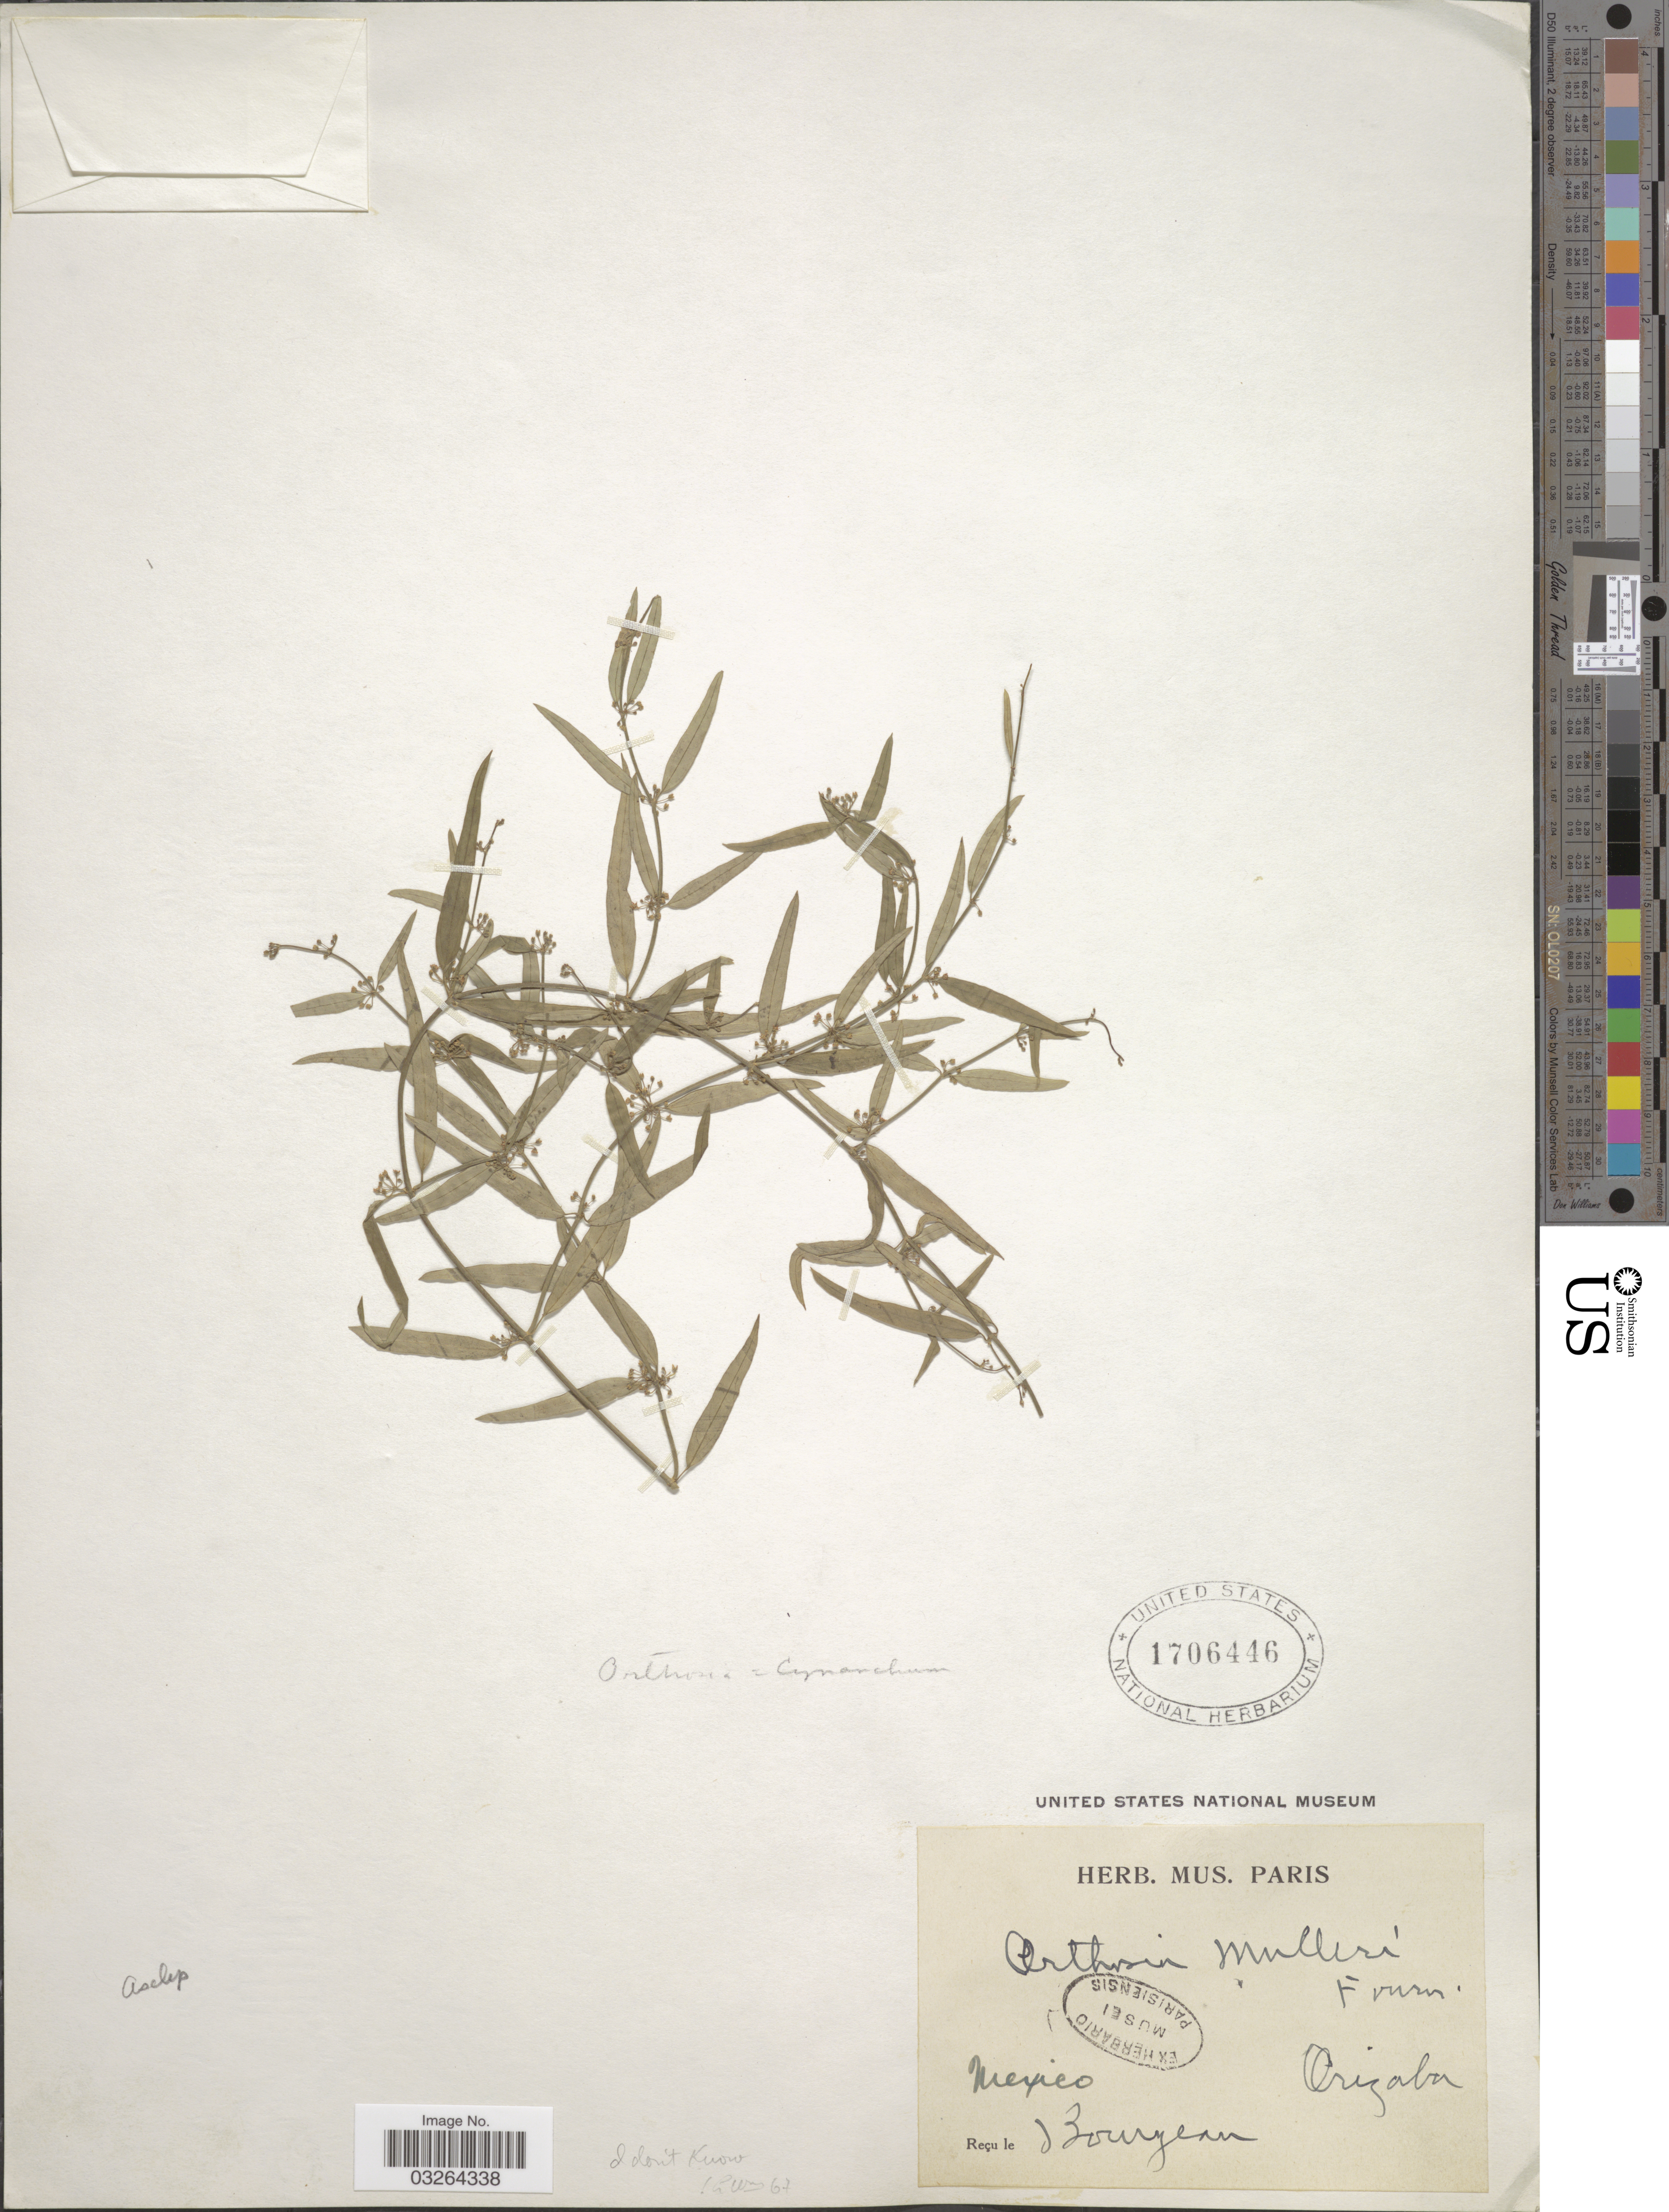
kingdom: Plantae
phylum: Tracheophyta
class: Magnoliopsida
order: Gentianales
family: Apocynaceae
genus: Cynanchum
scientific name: Cynanchum sp.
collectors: E. Bourgeau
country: Mexico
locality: Orizaba.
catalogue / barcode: US 1706446